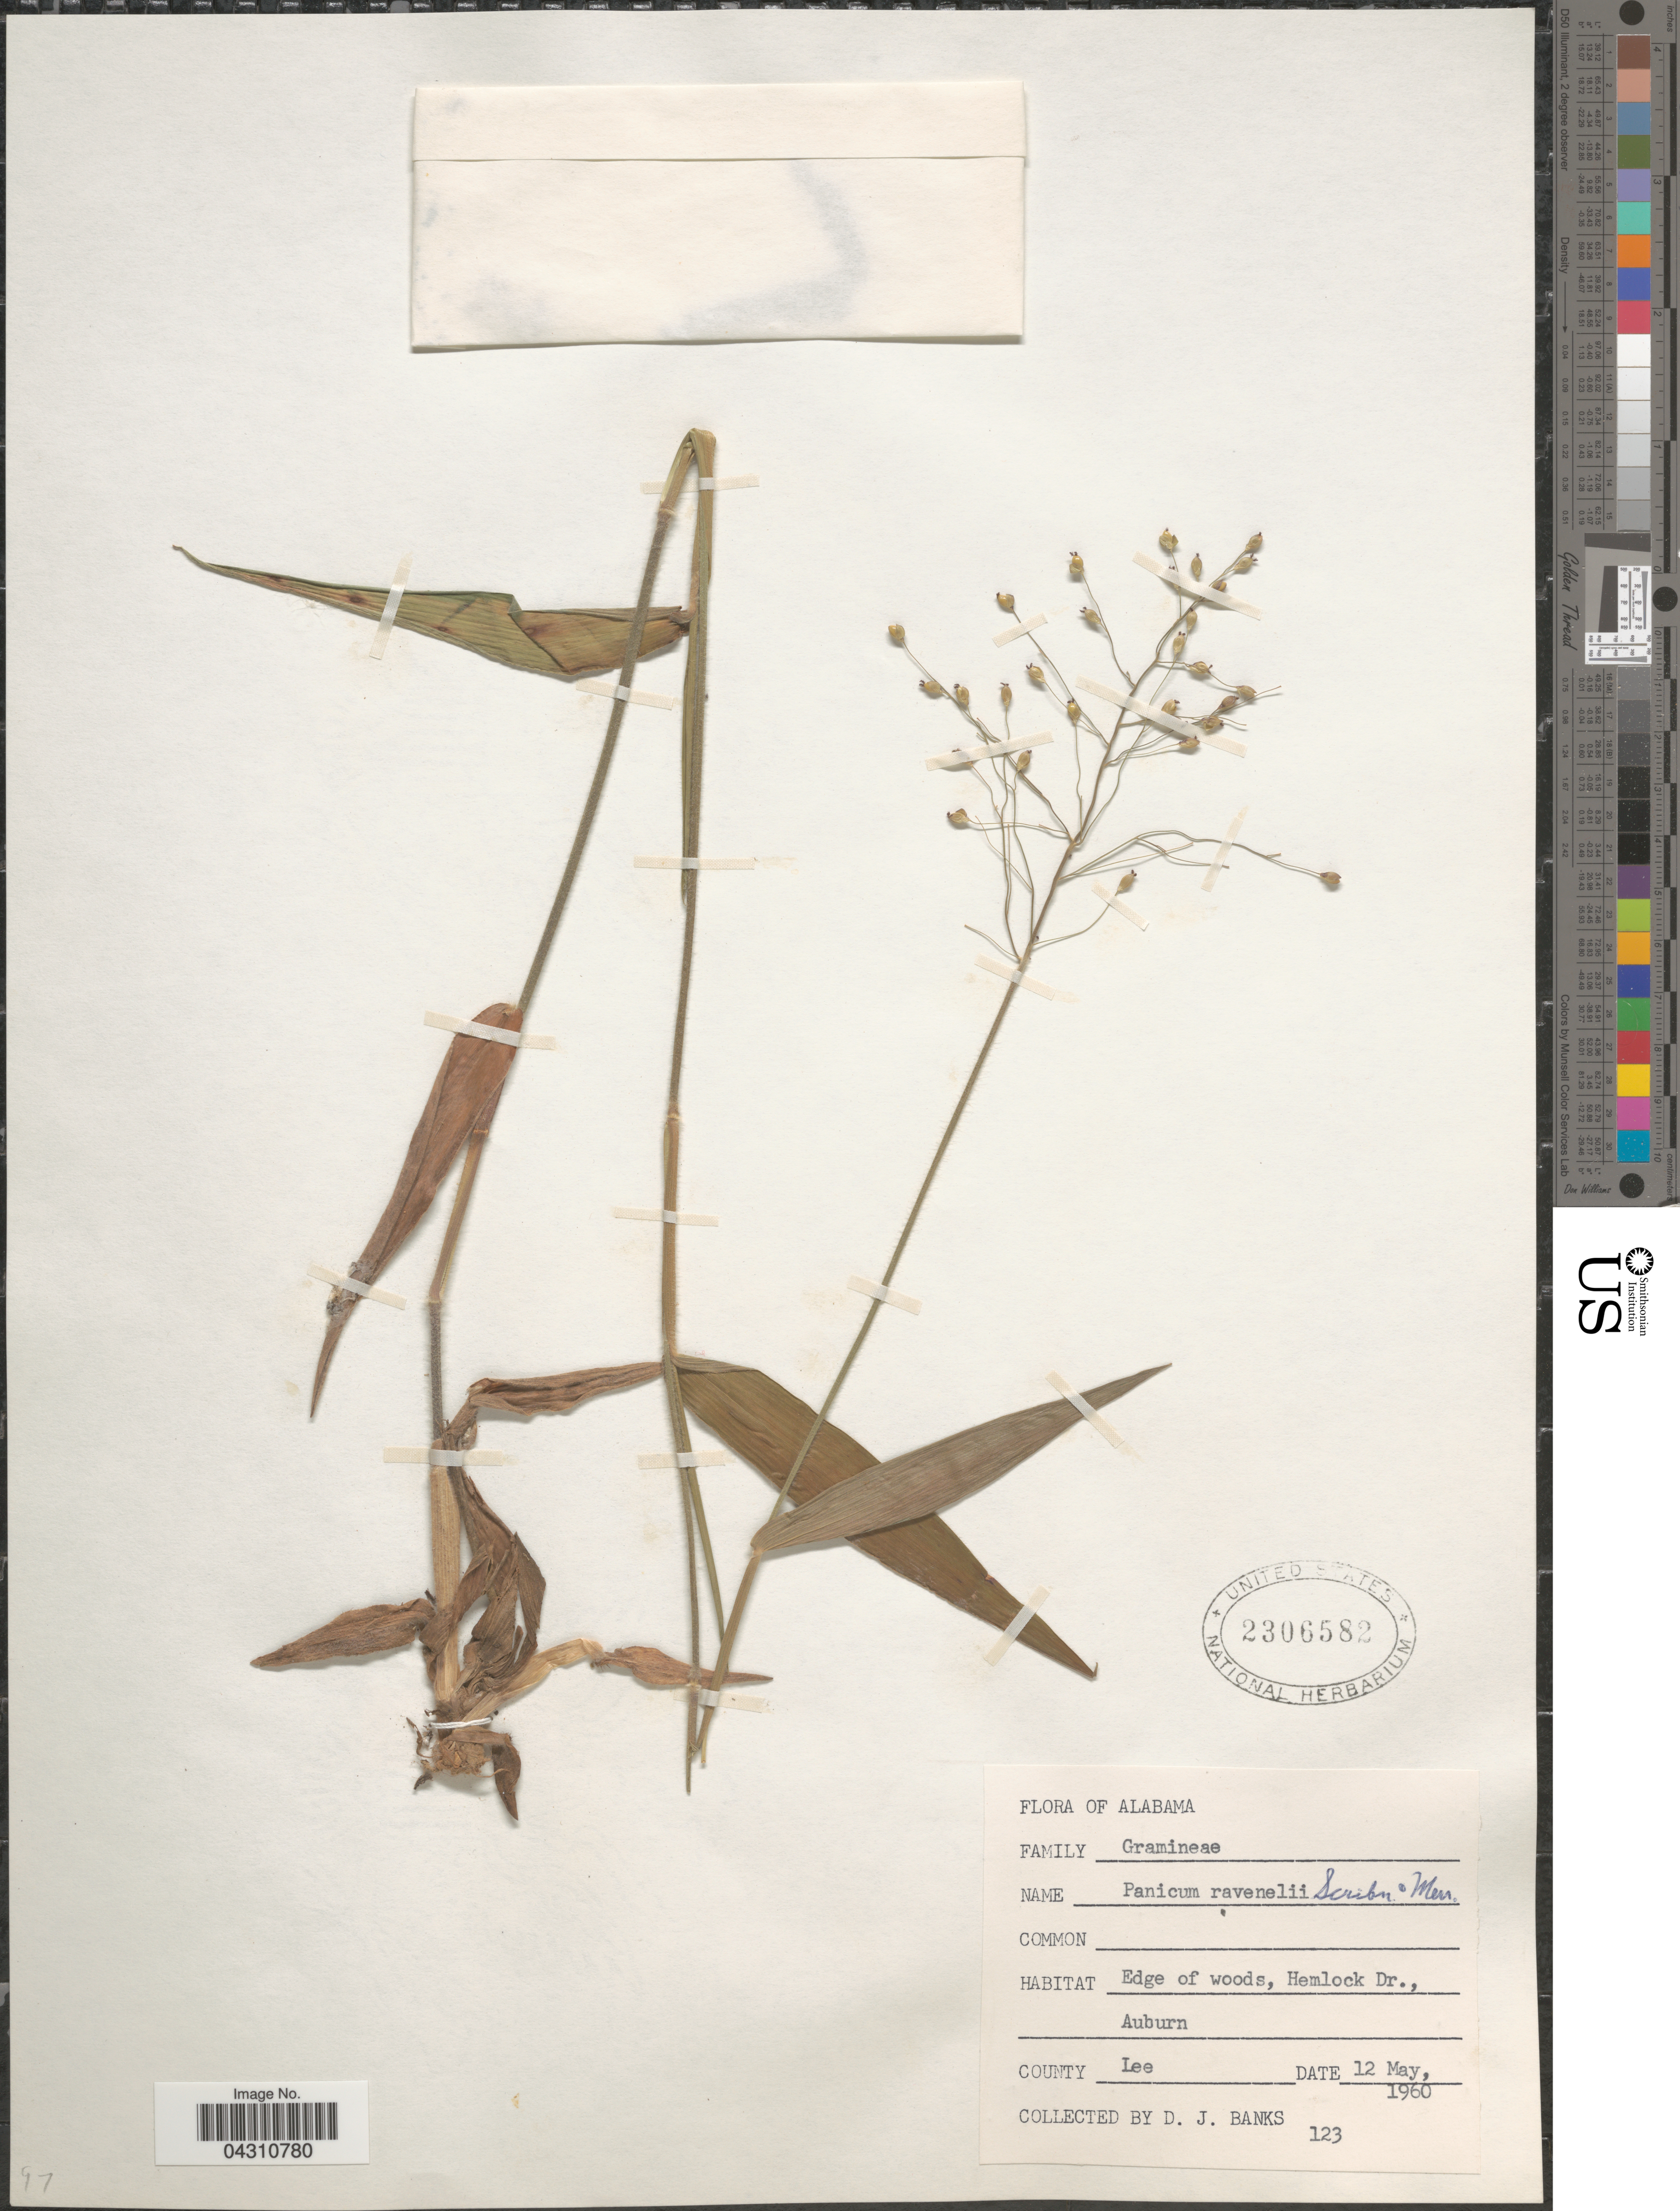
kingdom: Plantae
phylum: Tracheophyta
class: Liliopsida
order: Poales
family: Poaceae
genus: Dichanthelium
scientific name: Dichanthelium ravenelii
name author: (Scribn. & Merr.) Gould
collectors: D. J. Banks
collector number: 123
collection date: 1960-05-12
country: United States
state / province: Alabama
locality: Edge of woods, Hemlock Dr., Auburn. County Lee.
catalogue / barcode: US 2306582